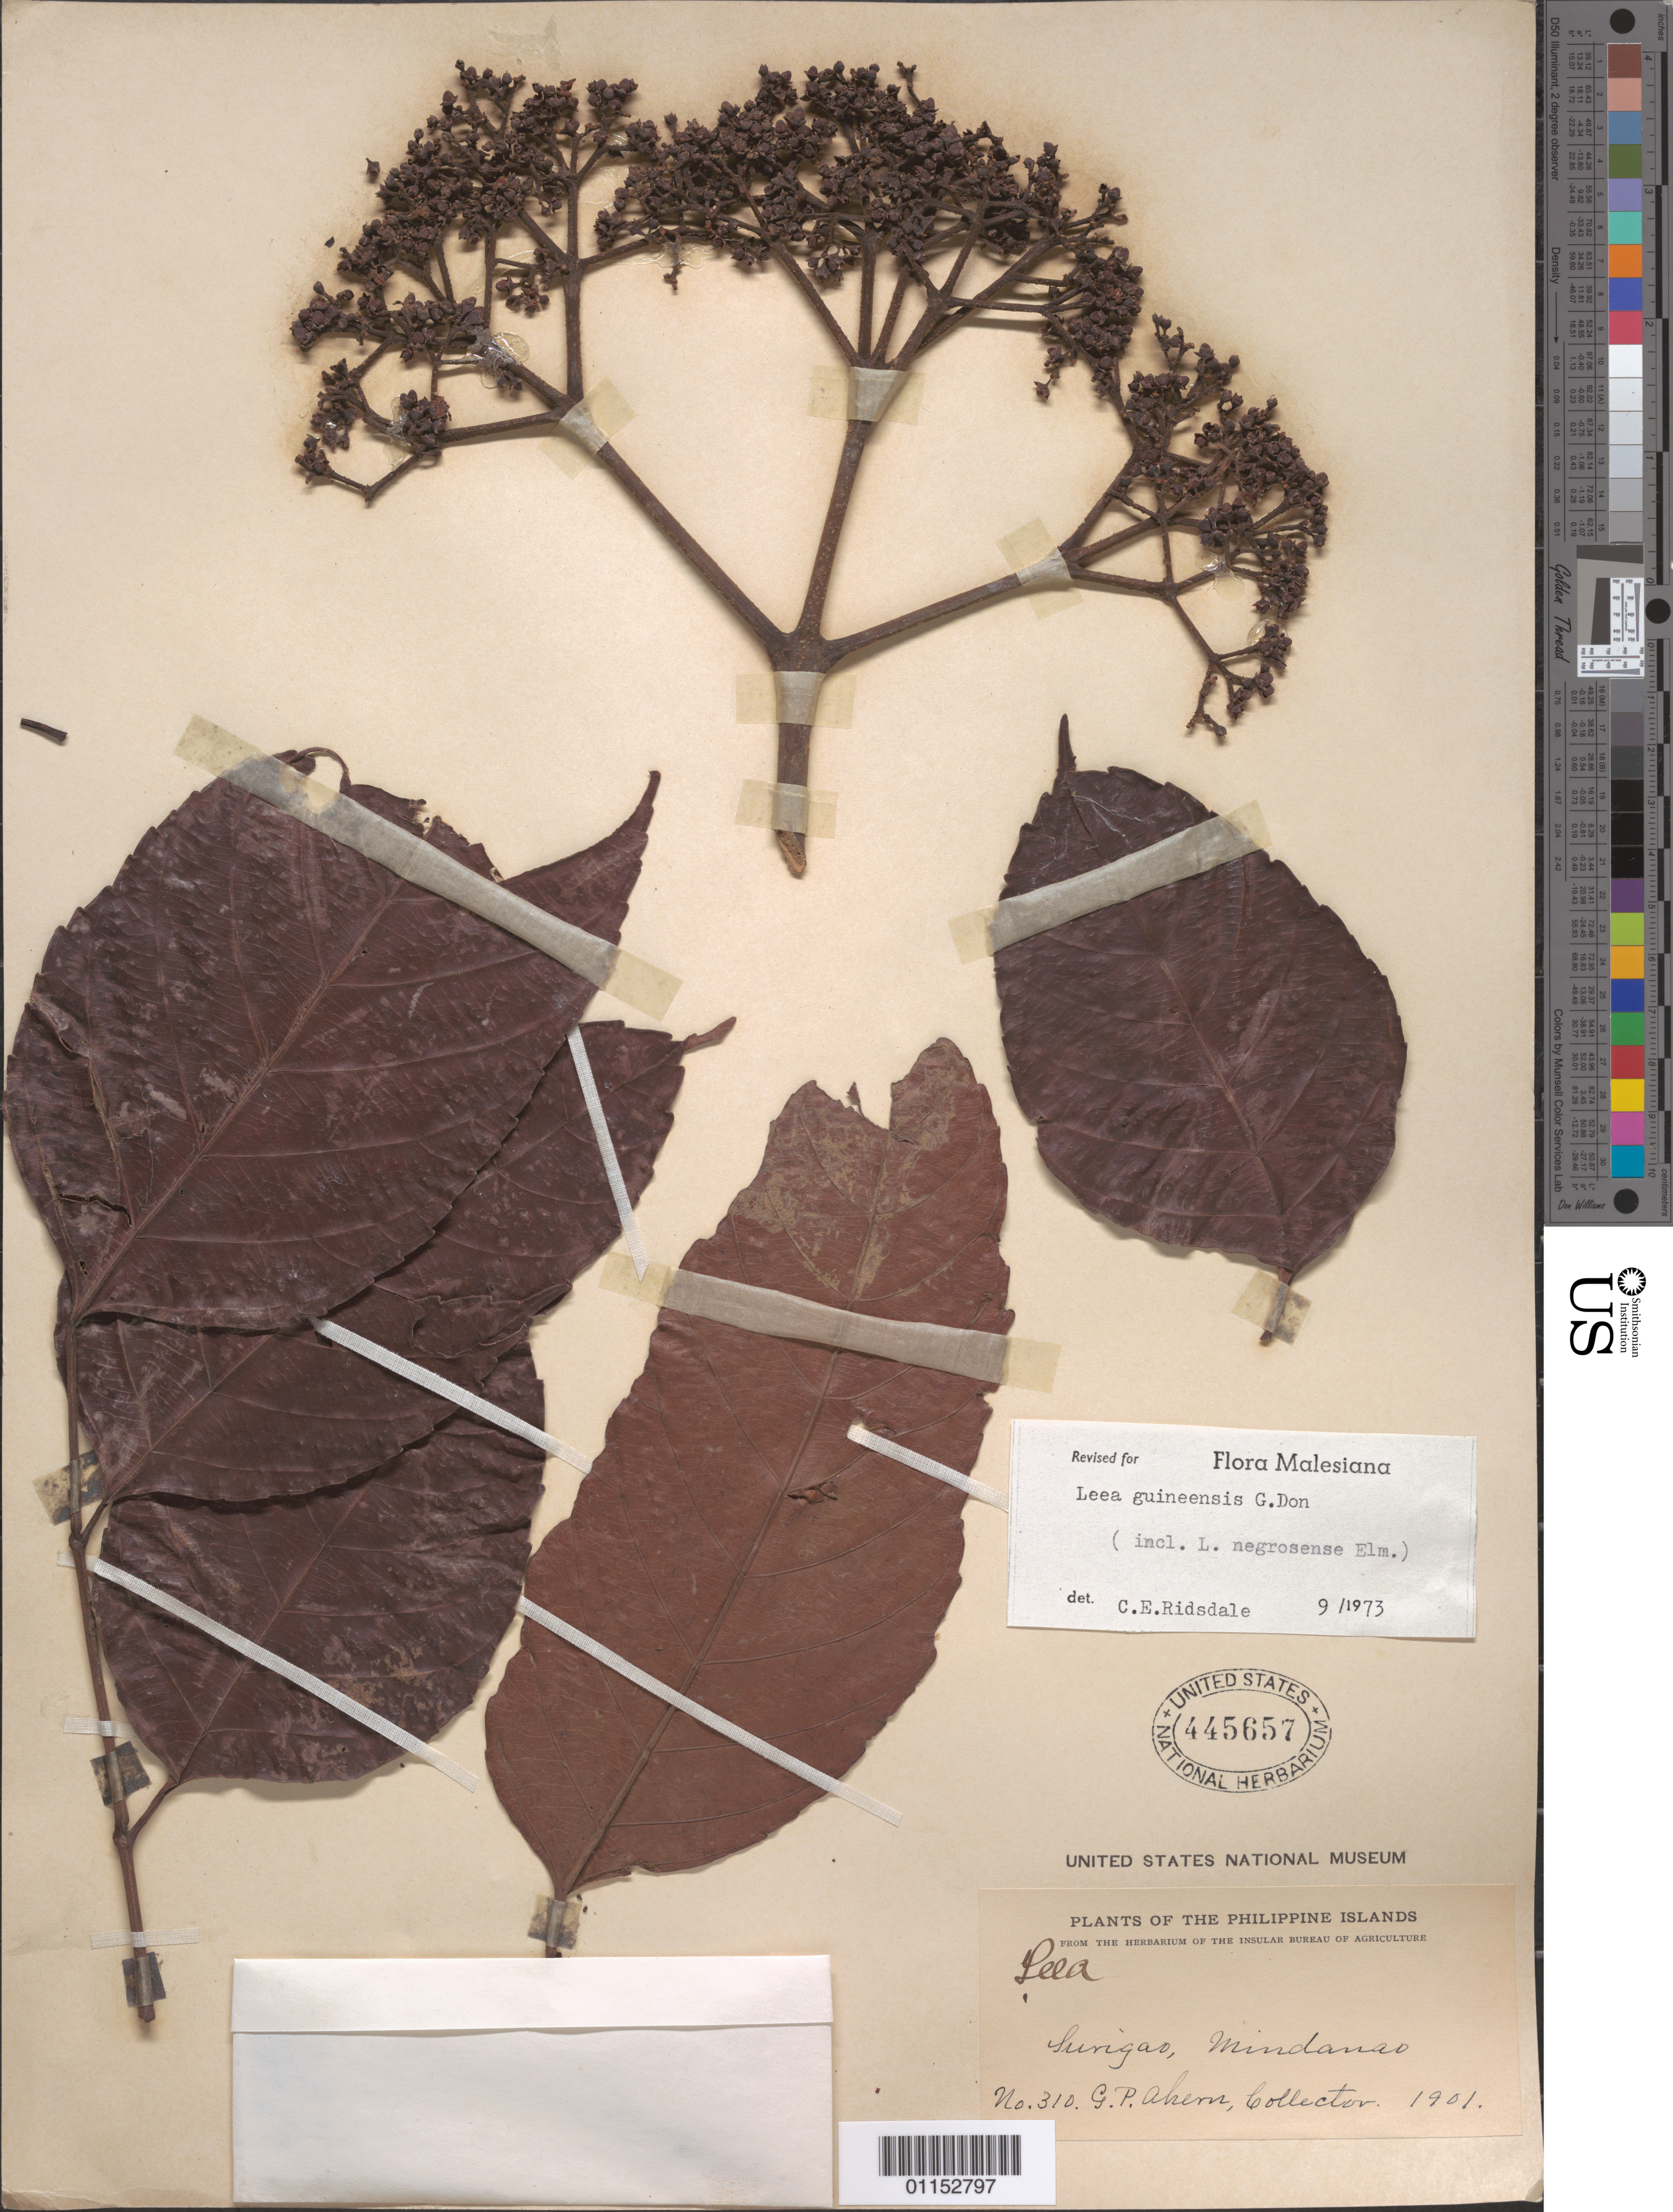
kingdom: Plantae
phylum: Tracheophyta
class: Magnoliopsida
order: Vitales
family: Vitaceae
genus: Leea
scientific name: Leea guineensis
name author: G. Don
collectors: G. Ahern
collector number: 310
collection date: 1901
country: Philippines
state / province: Caraga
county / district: Surigao del Norte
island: Mindanao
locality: Surigao.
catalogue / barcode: US 445657